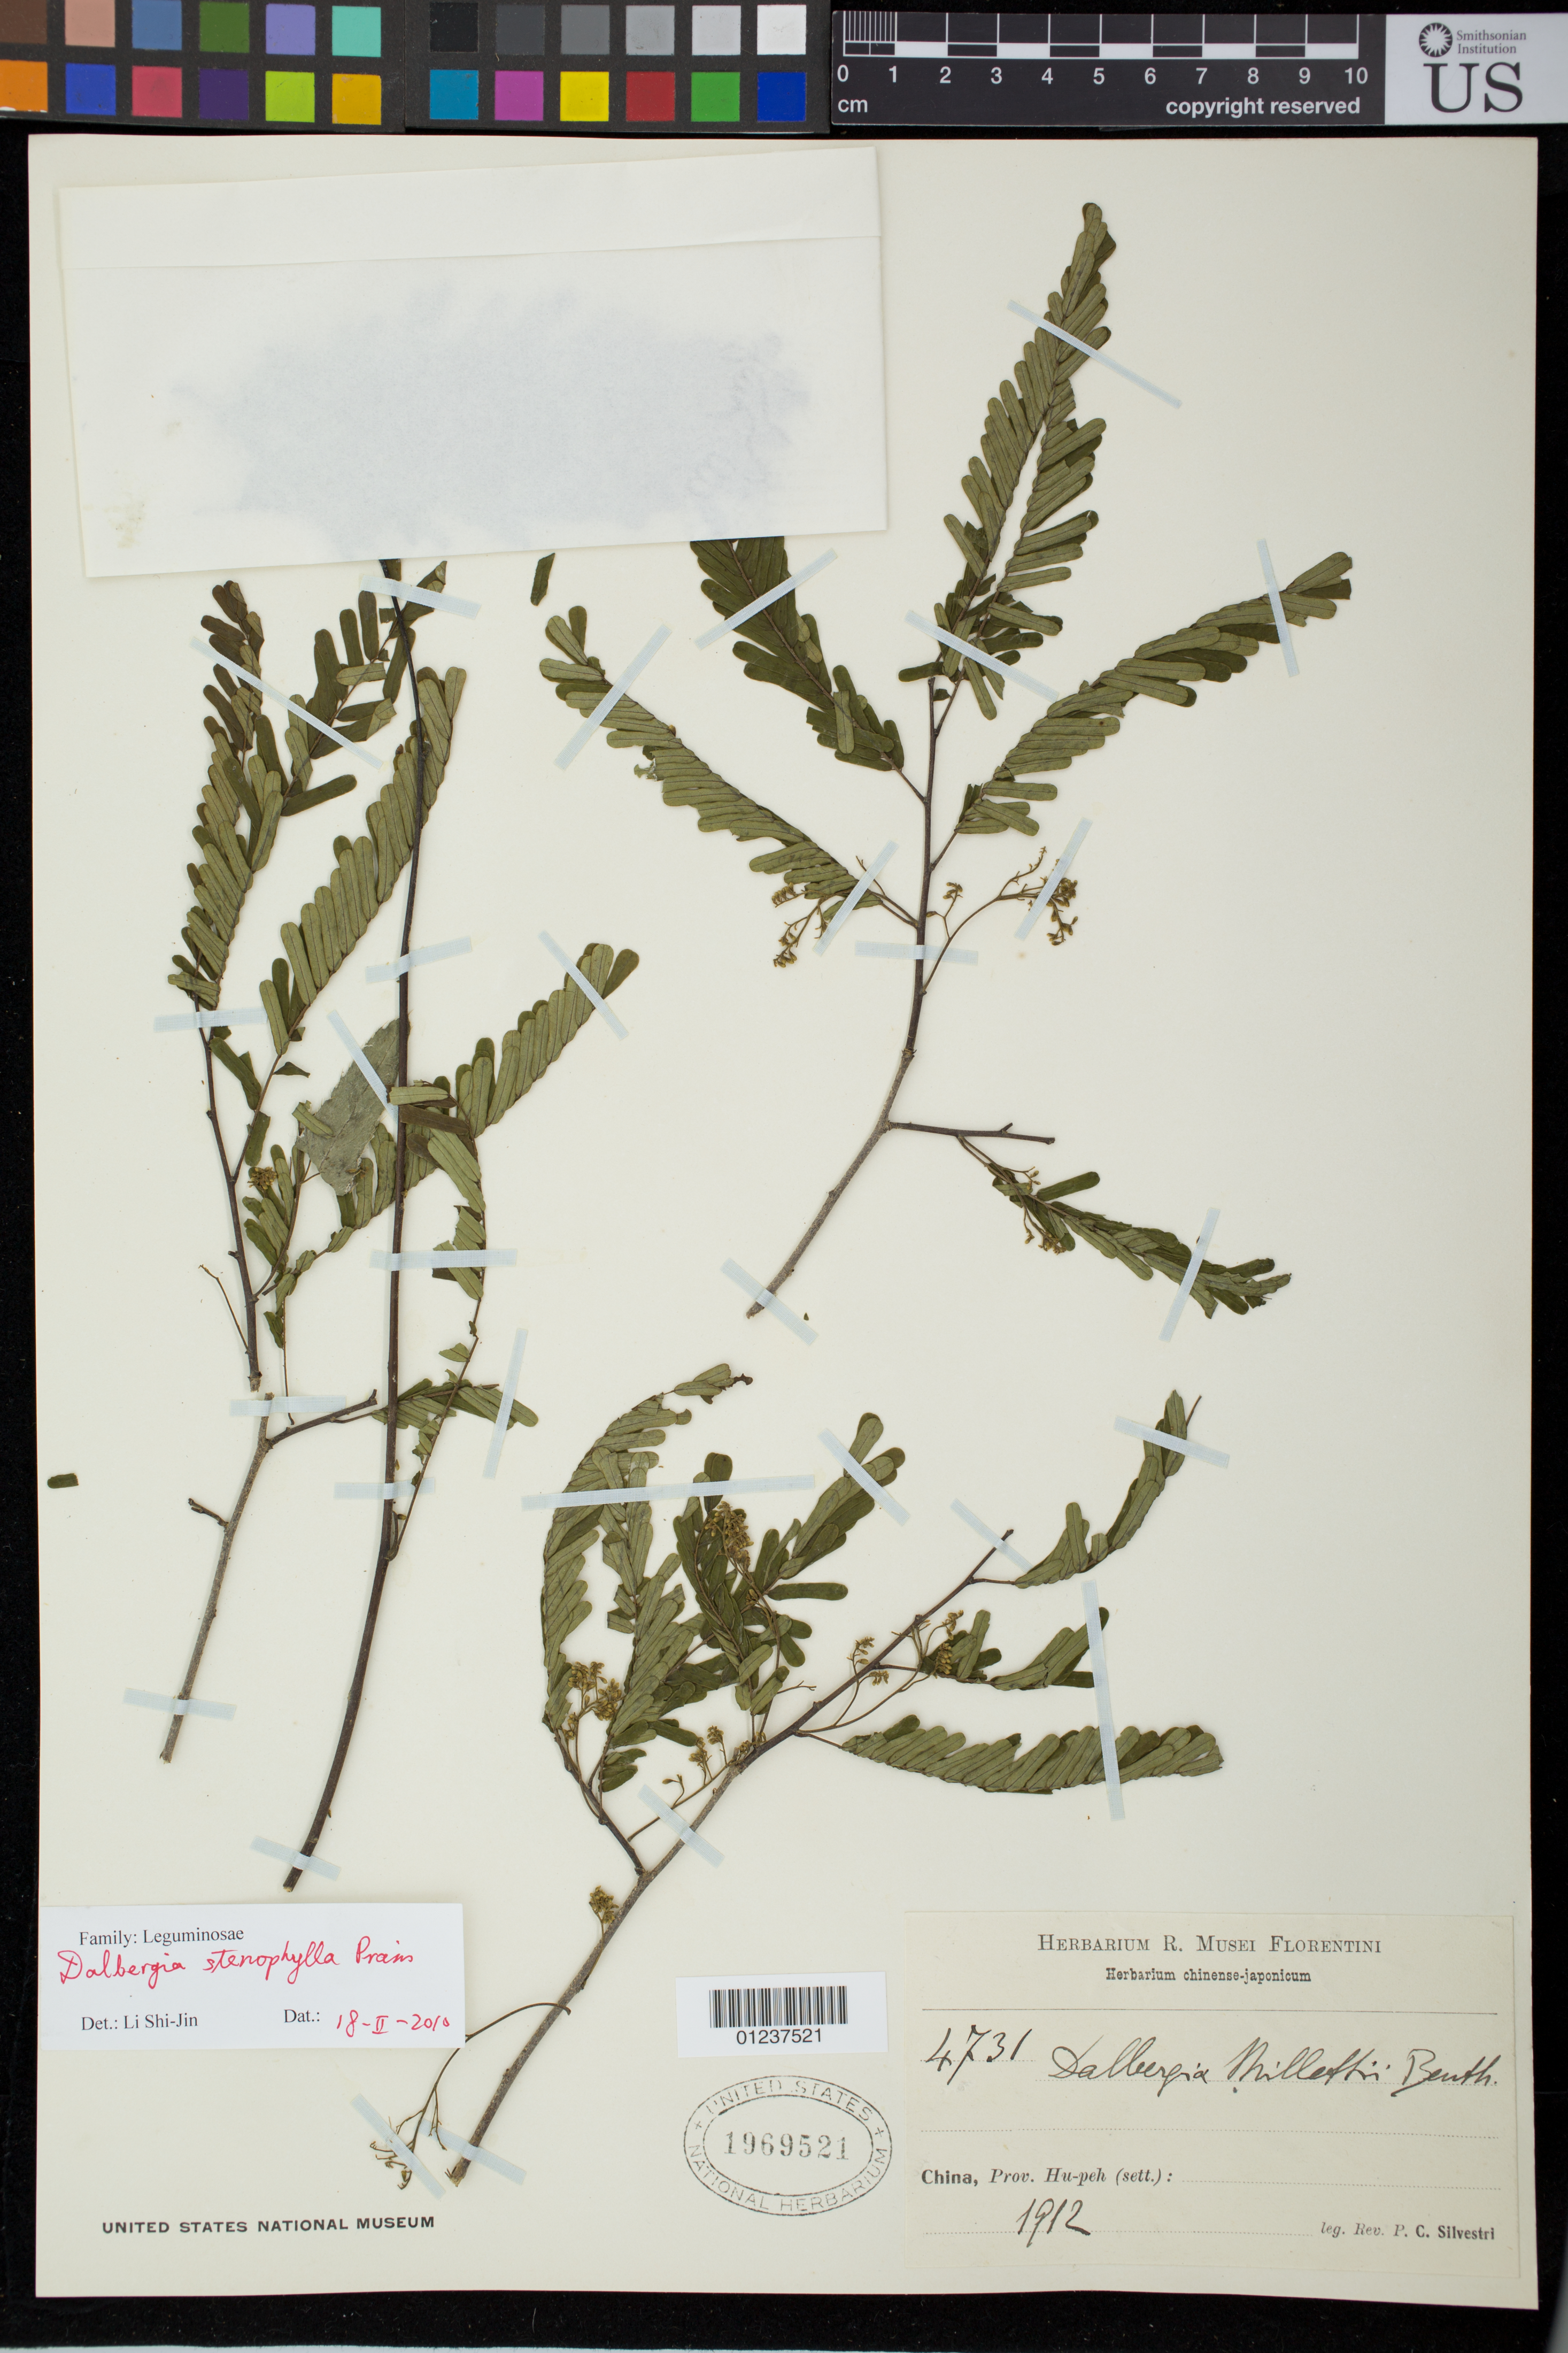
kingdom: Plantae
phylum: Tracheophyta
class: Magnoliopsida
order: Fabales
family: Fabaceae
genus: Dalbergia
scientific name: Dalbergia stenophylla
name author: Prain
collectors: P. Silvestri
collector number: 4731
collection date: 1912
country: China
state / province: Hubei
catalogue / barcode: US 1969521